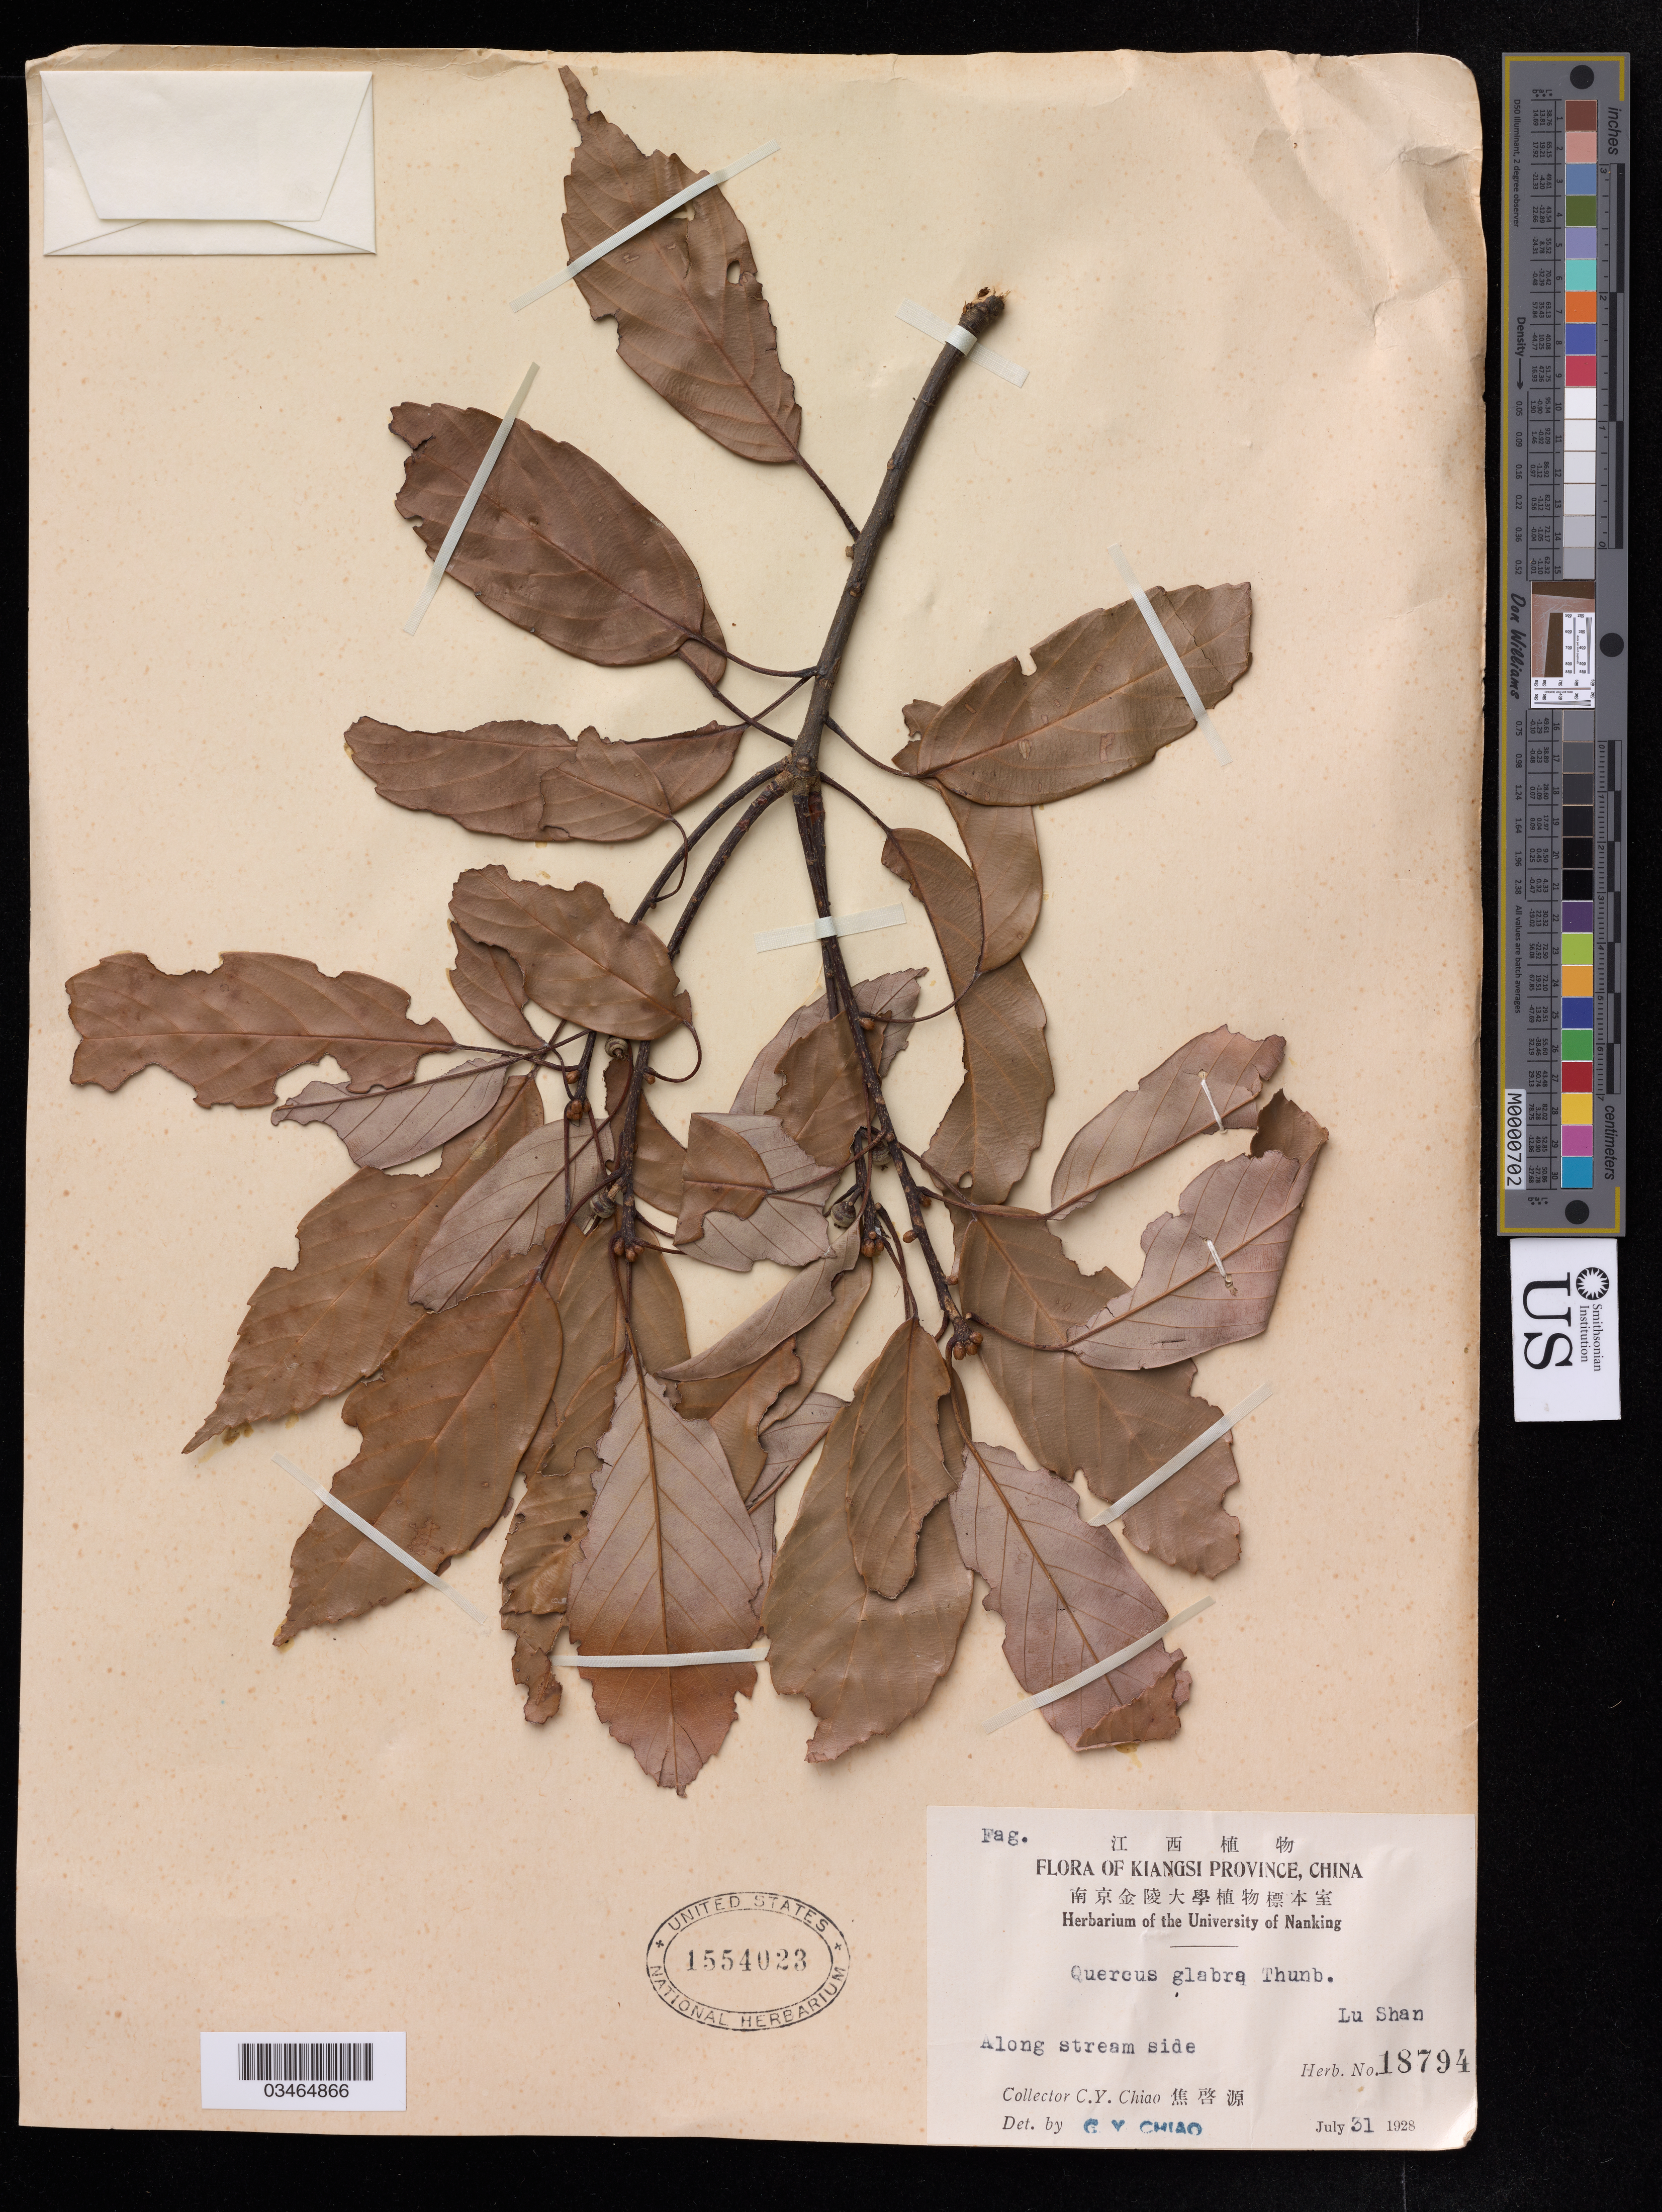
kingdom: Plantae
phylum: Tracheophyta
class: Magnoliopsida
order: Fagales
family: Fagaceae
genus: Lithocarpus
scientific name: Lithocarpus fenzelianus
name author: A. Camus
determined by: Strong, Mark T., (BOT), Smithsonian Institution - National Museum of Natural History (UNITED STATES)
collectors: C. Y. Chiao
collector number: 18794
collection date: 1928-07-31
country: China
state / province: Jiangxi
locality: Lu Shan.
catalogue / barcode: US 1554023